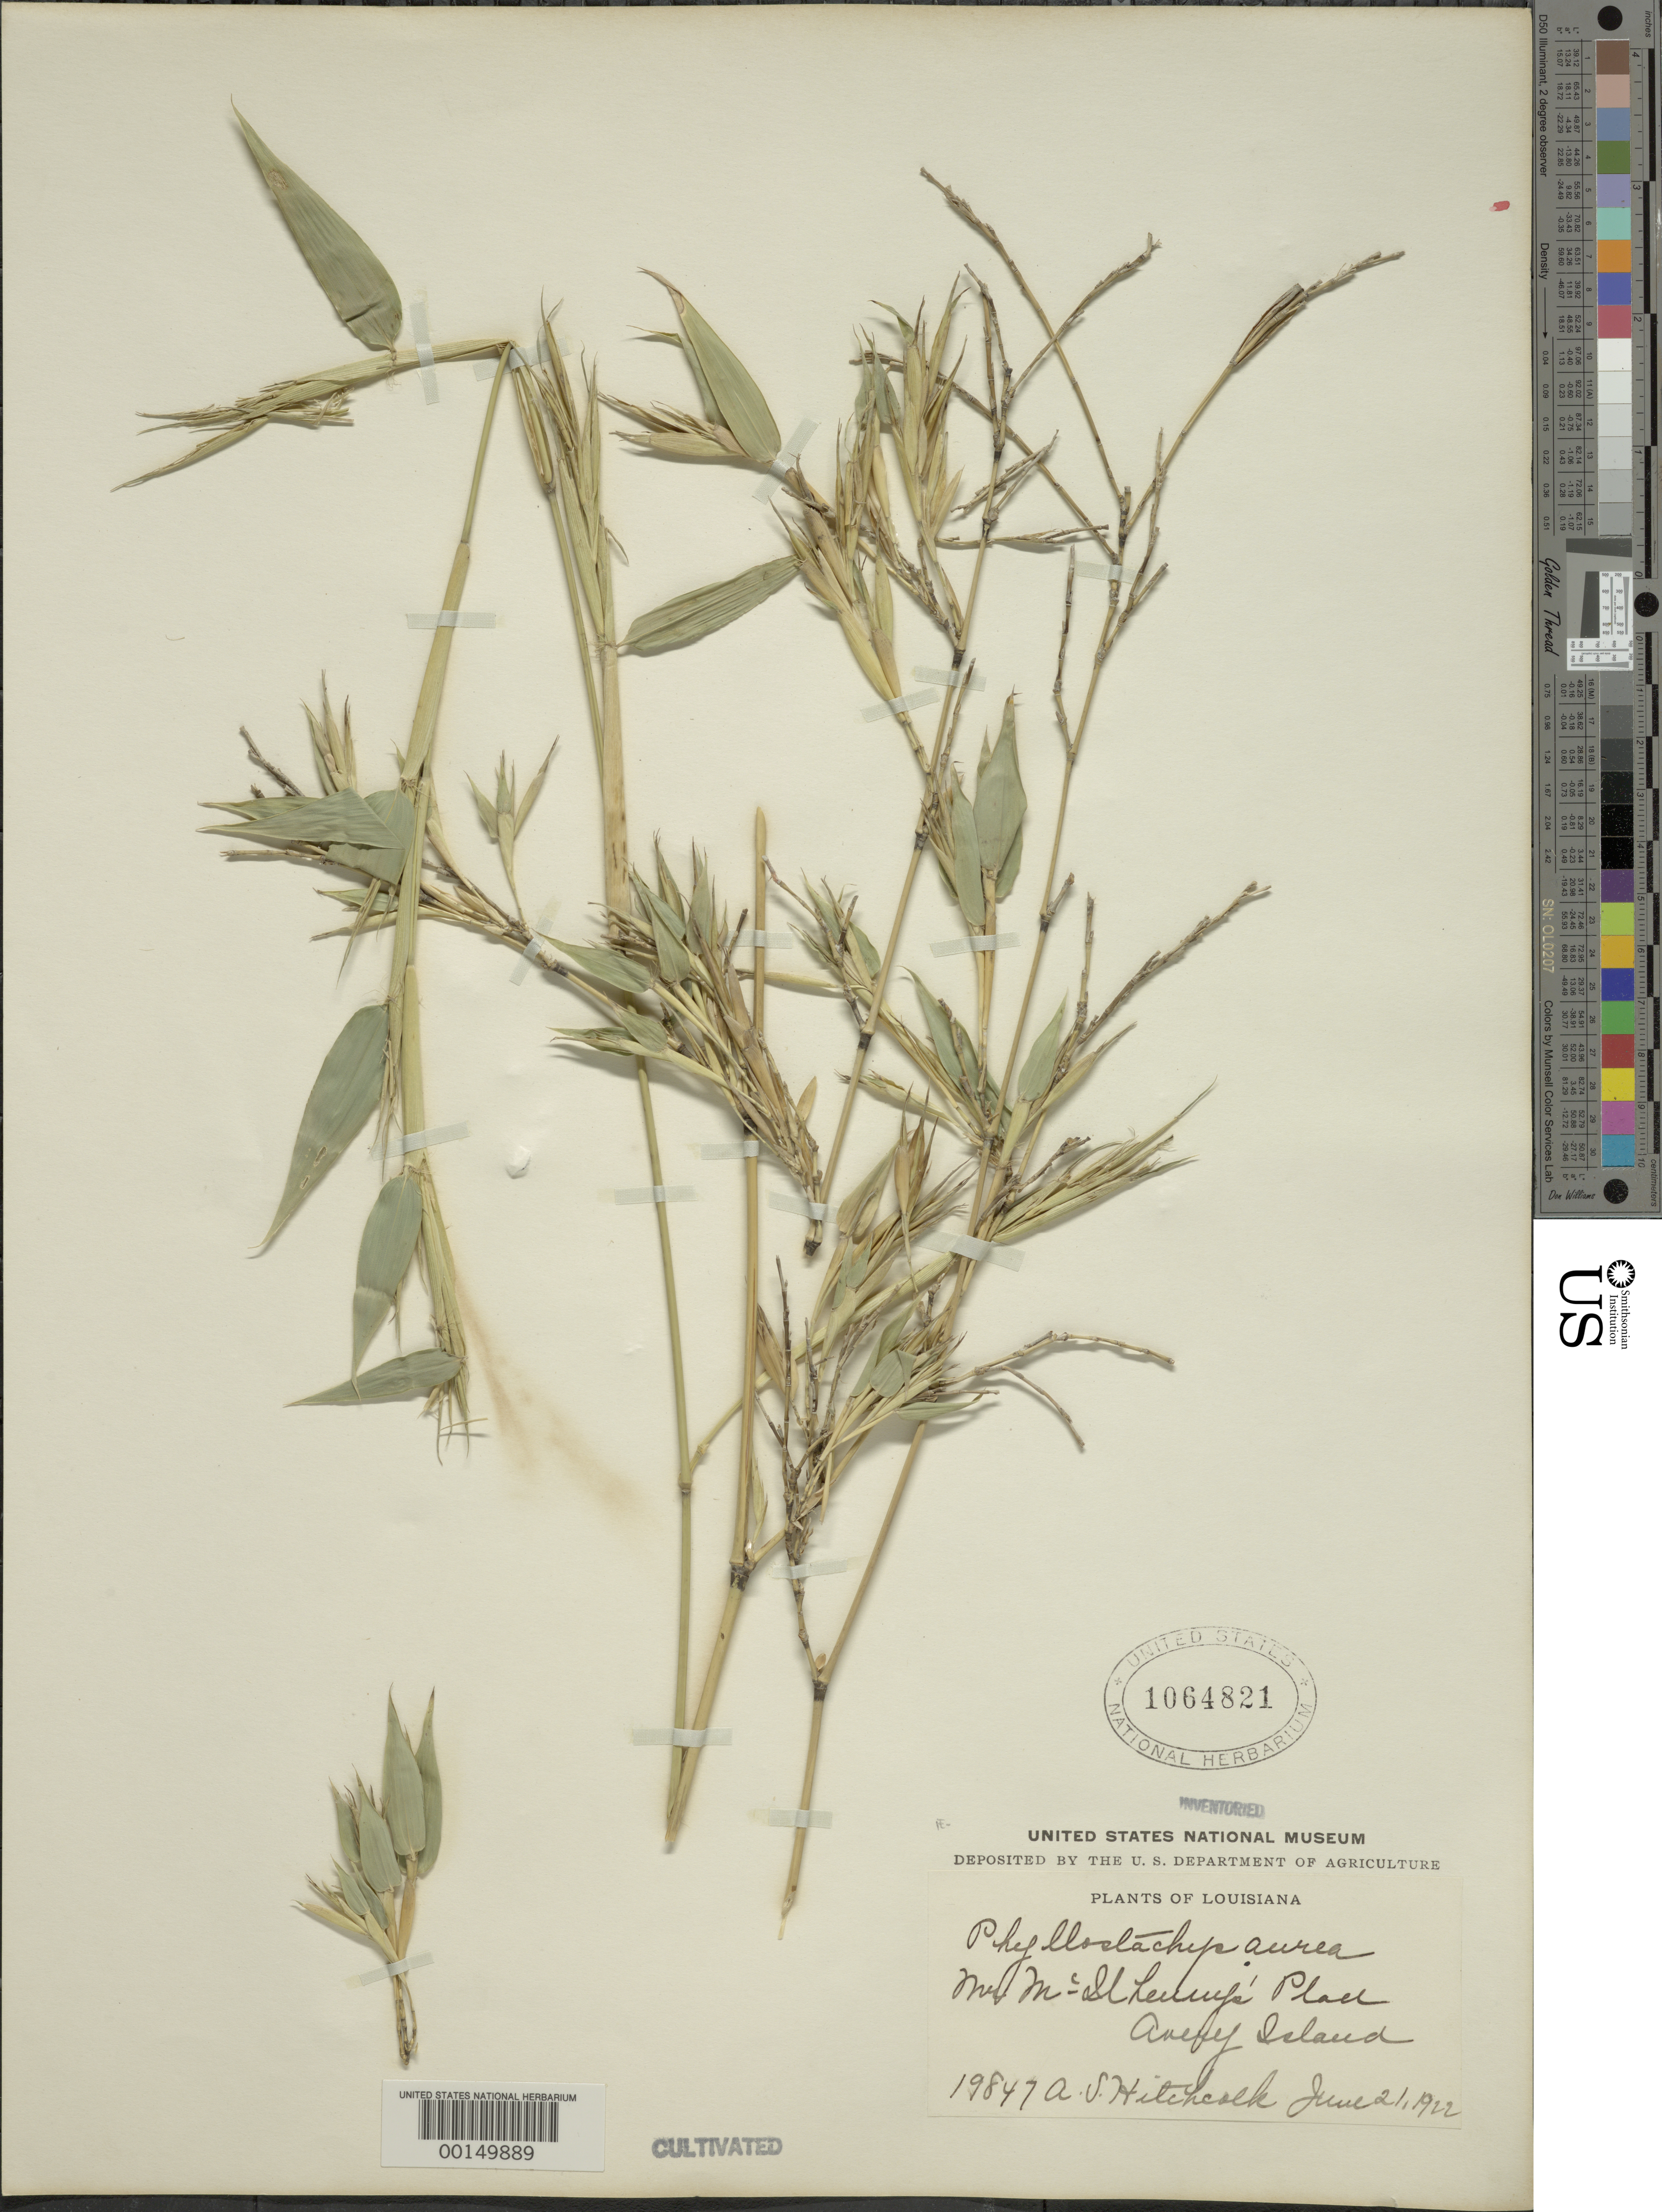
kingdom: Plantae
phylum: Tracheophyta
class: Liliopsida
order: Poales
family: Poaceae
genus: Phyllostachys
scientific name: Phyllostachys aurea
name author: Rivière & C. Rivière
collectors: A. S. Hitchcock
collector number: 19847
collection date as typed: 21 Jun 1922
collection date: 1922-06-21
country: United States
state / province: Louisiana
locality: Avery island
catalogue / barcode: US 1064821